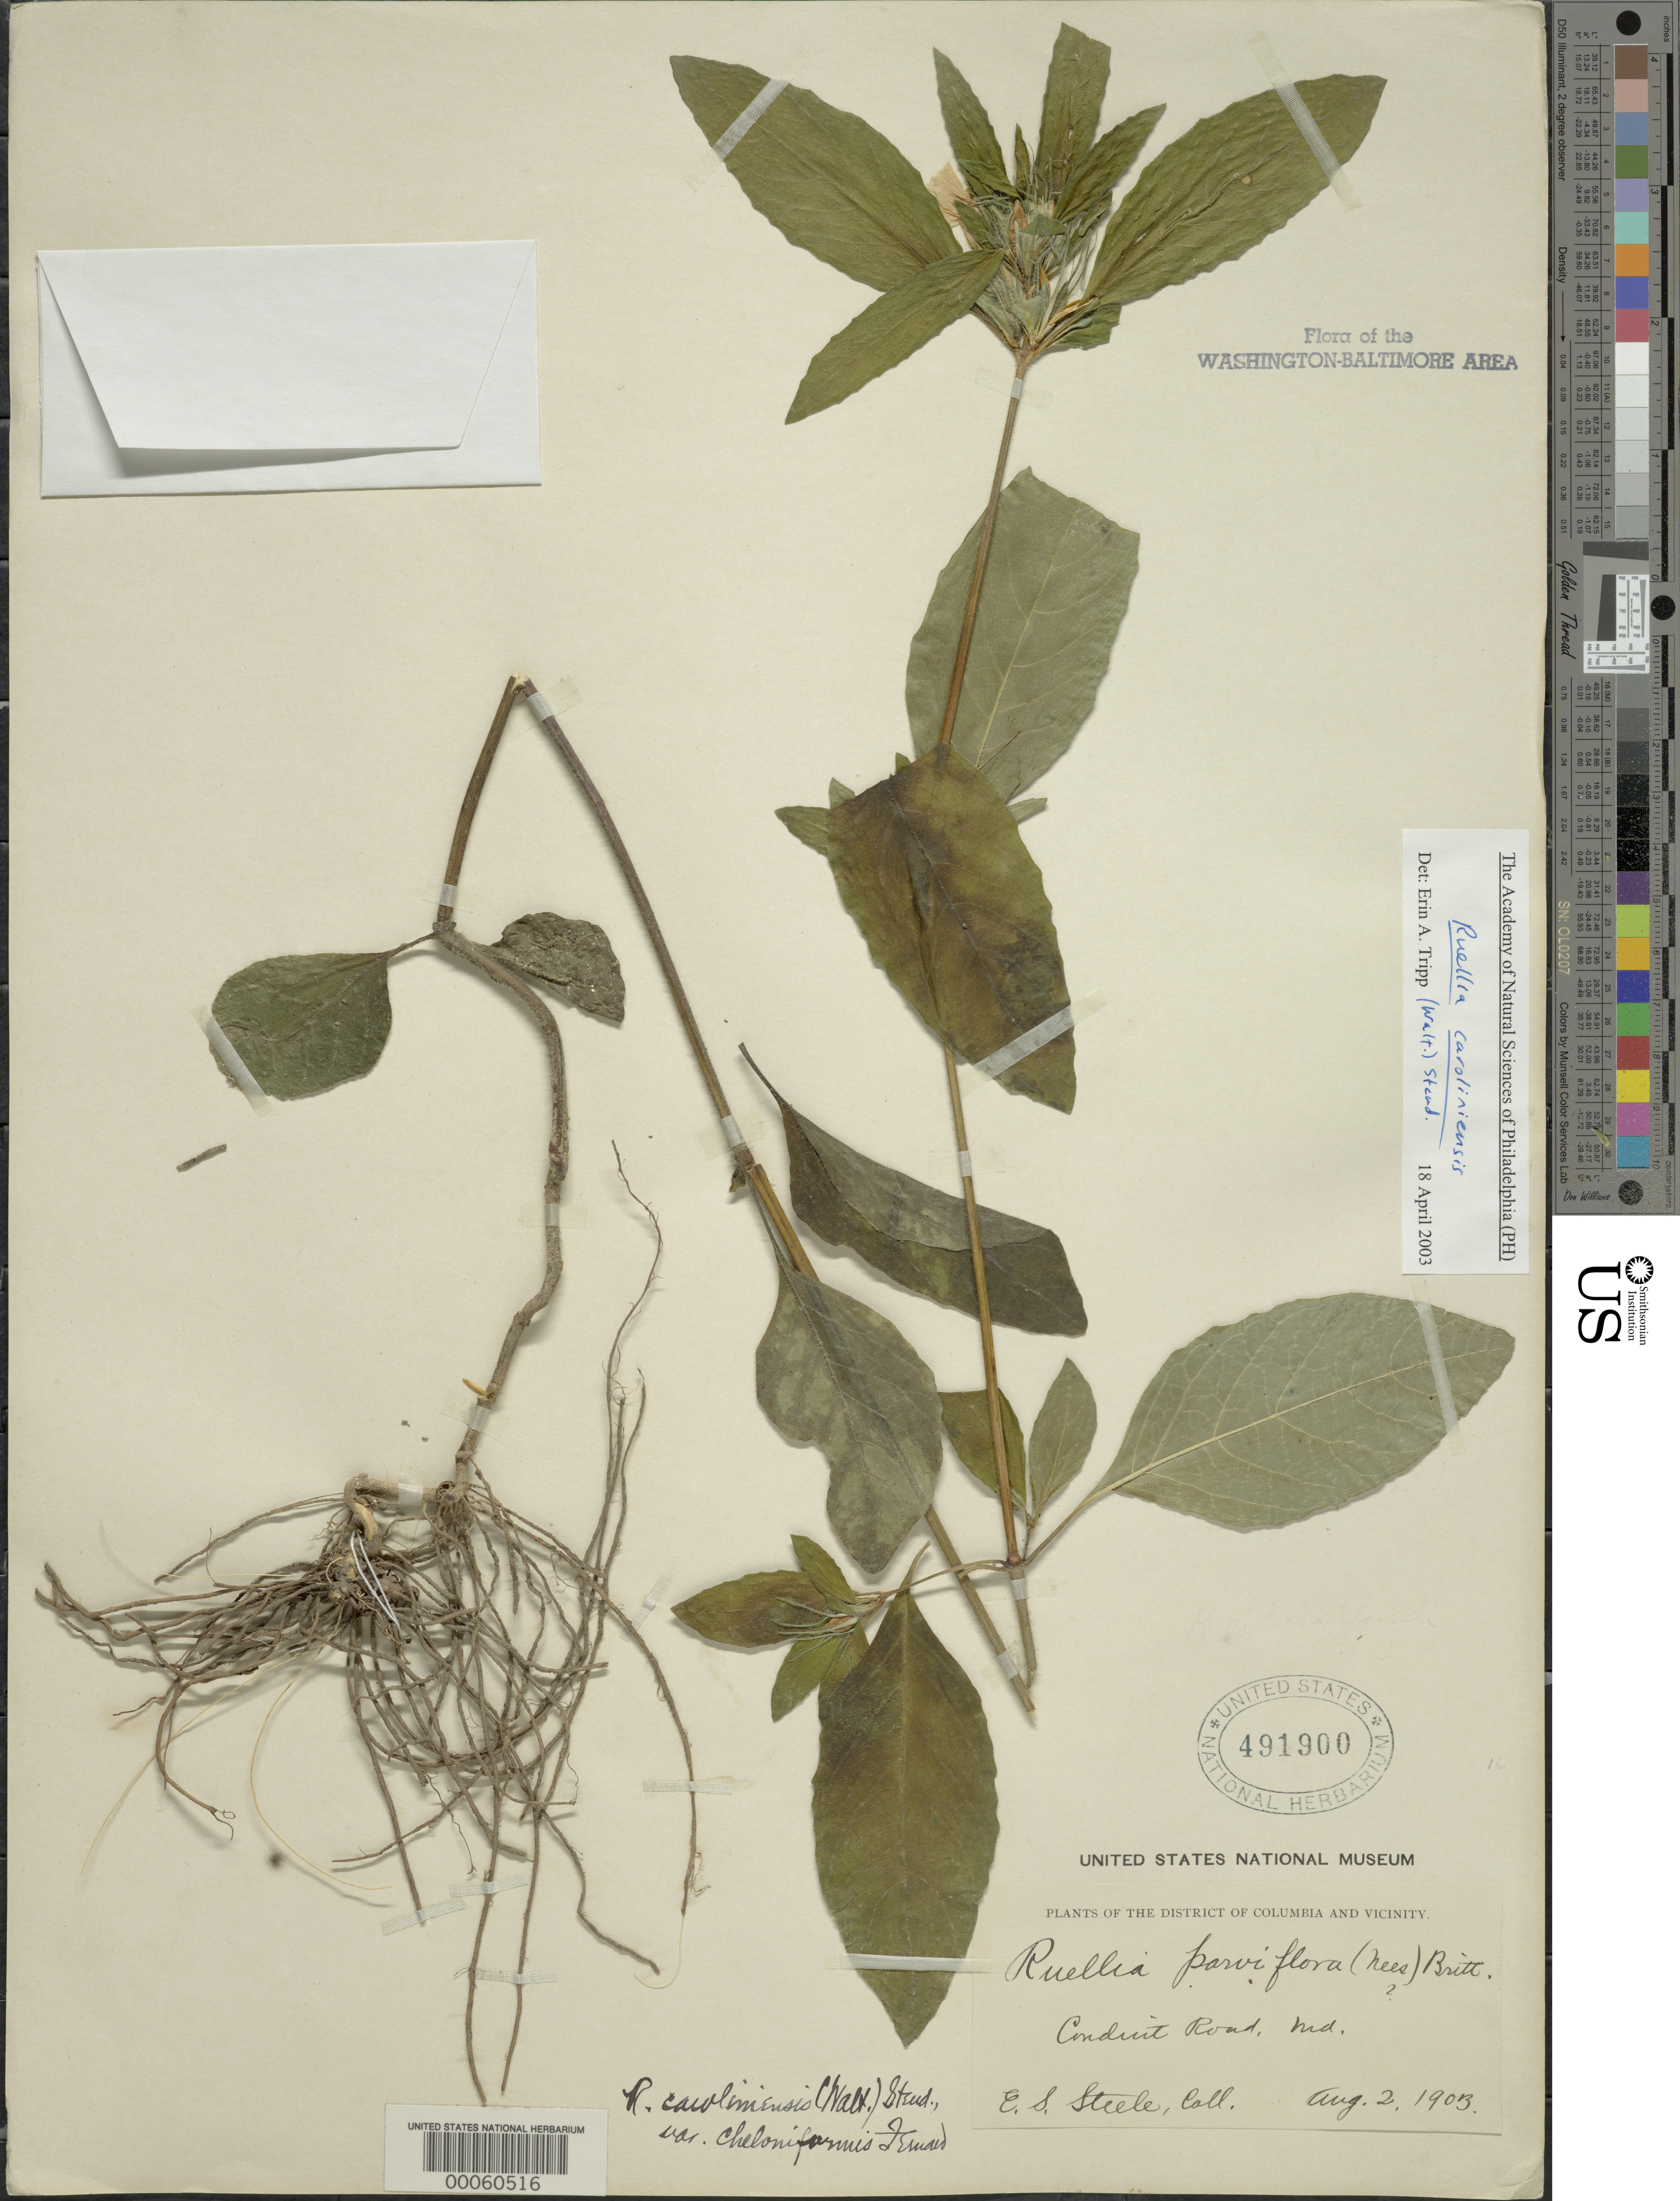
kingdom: Plantae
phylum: Tracheophyta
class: Magnoliopsida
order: Lamiales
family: Acanthaceae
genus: Ruellia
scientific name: Ruellia caroliniensis var. cheloniformis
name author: Fernald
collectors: E. Steele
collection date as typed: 02 Aug 1903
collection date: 1903-08-02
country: United States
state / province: Maryland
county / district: Montgomery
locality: Conduite Road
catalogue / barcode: US 491900